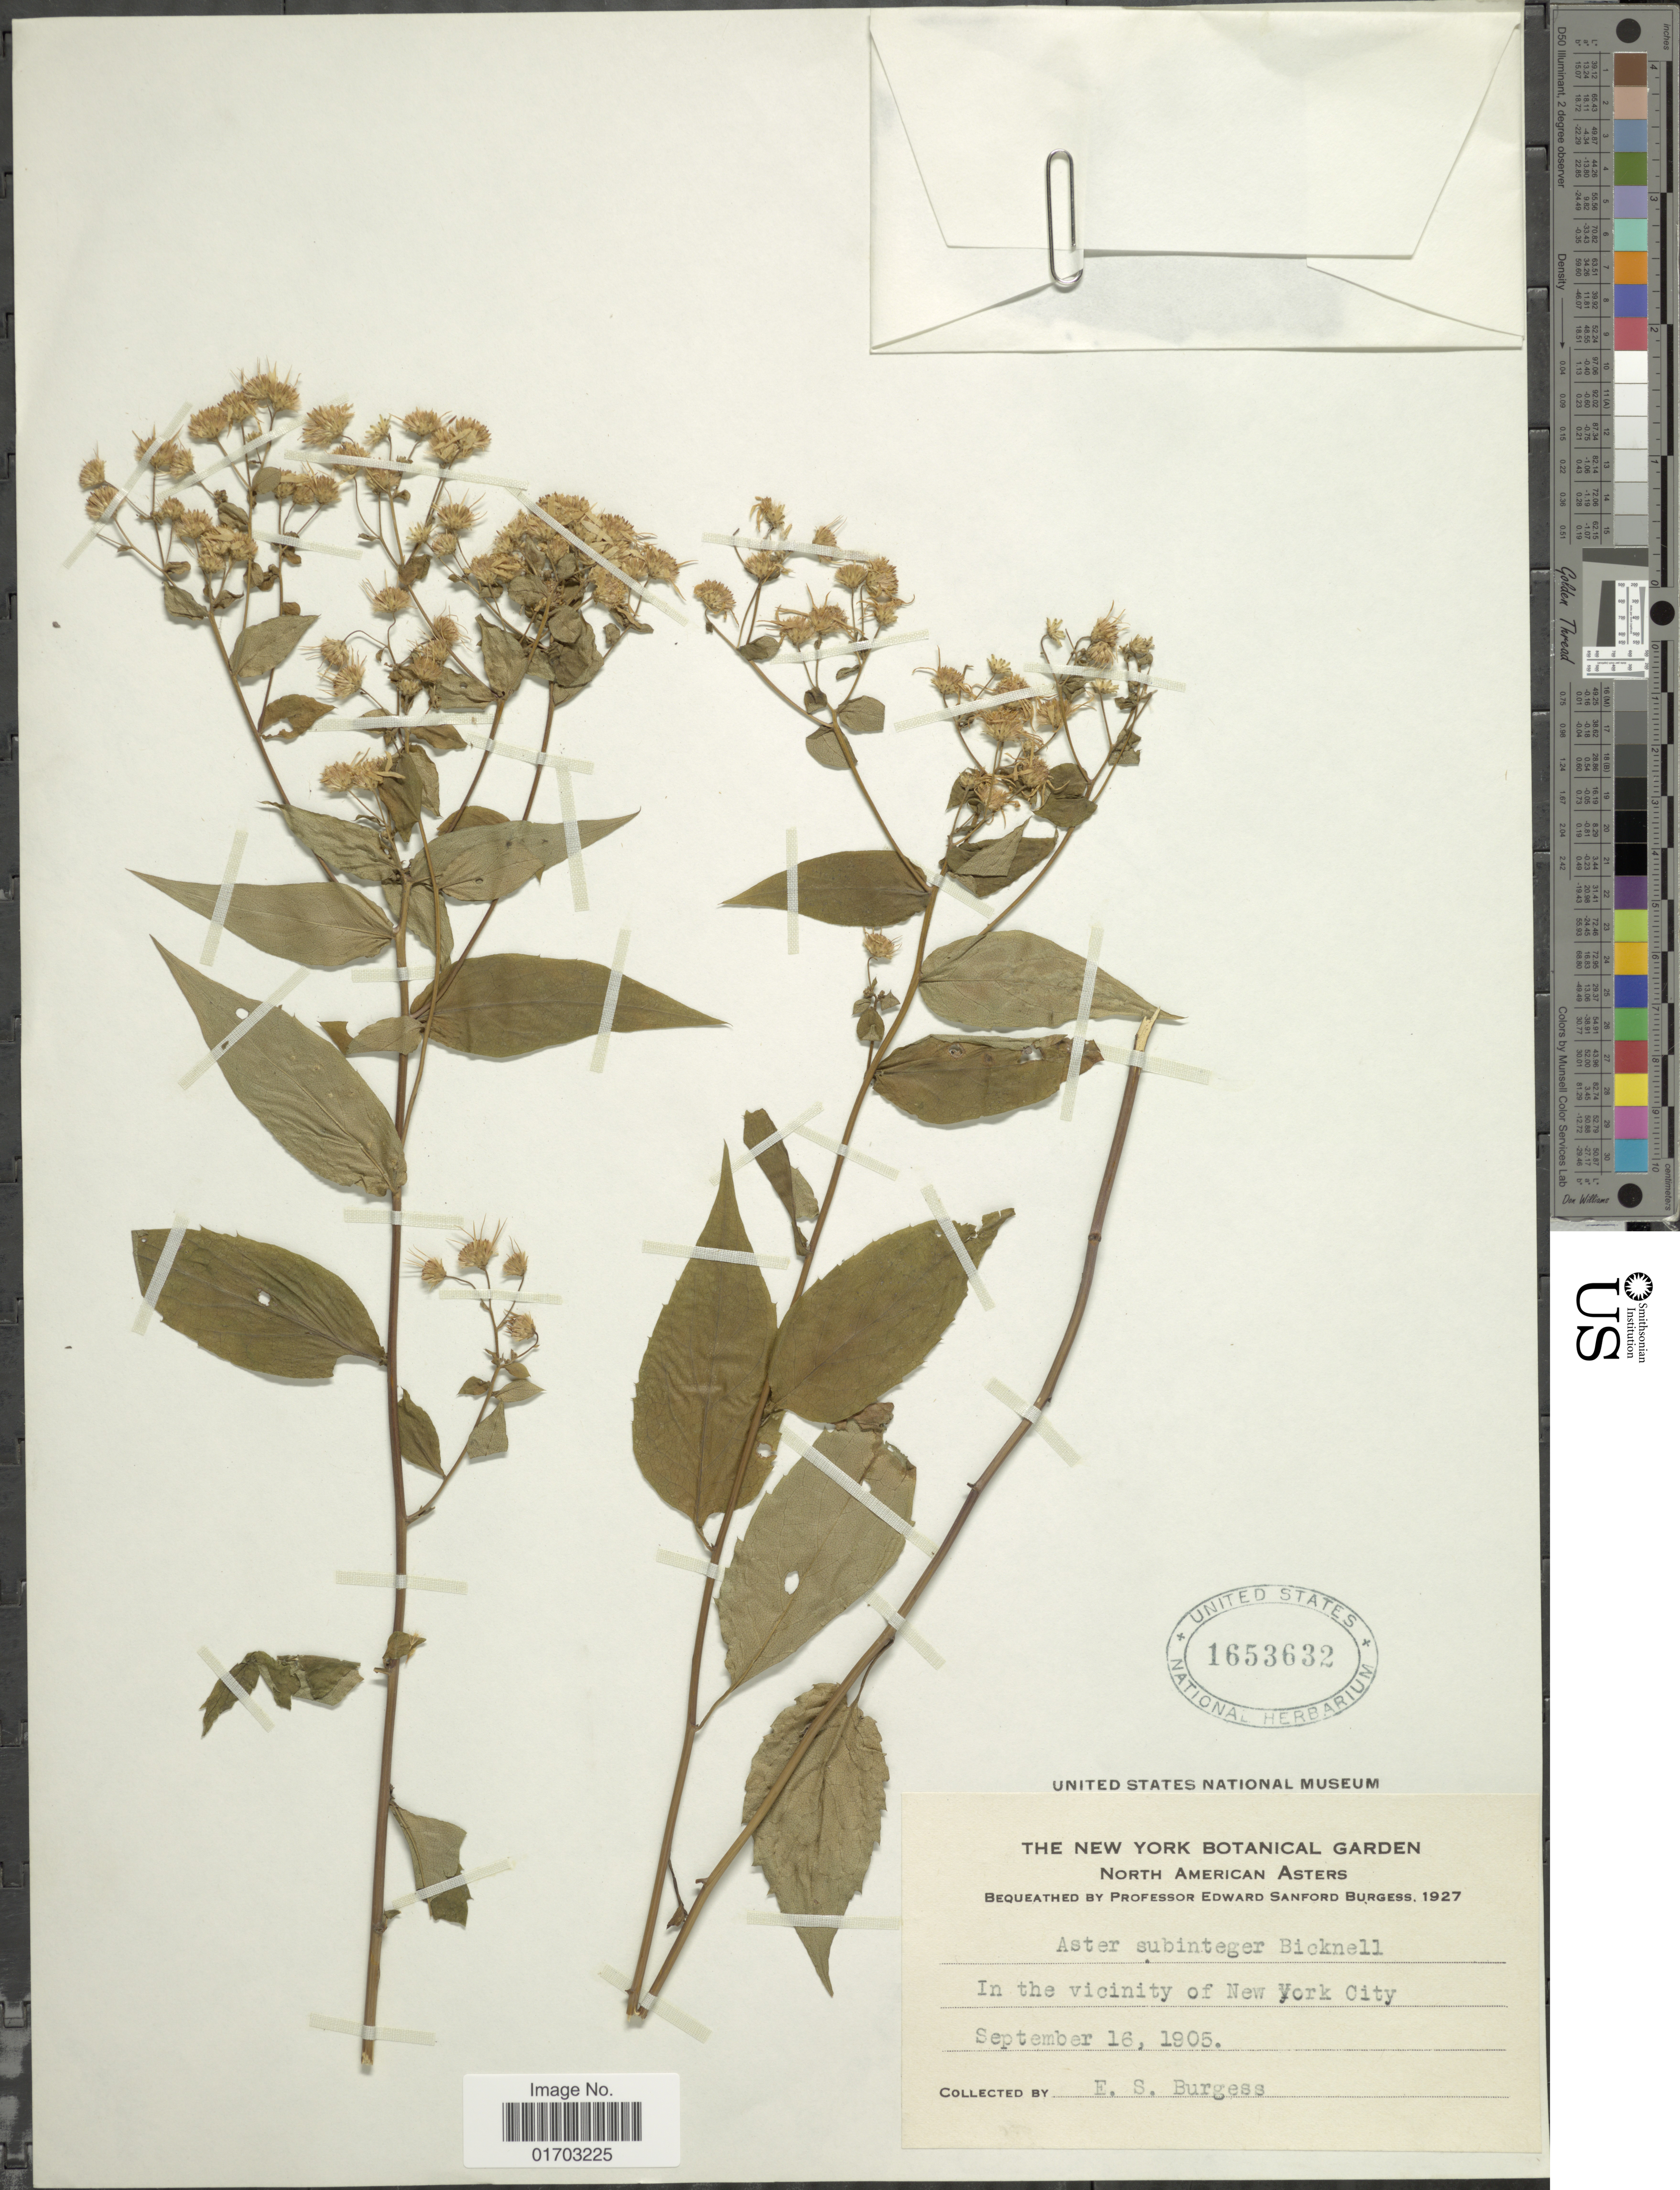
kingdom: Plantae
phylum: Tracheophyta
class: Magnoliopsida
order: Asterales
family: Asteraceae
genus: Aster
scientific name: Aster subinteger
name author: E.P. Bicknell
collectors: E. Burgess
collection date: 1905-09-16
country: United States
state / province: New York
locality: In the vicinity of New York City.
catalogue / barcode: US 1653632